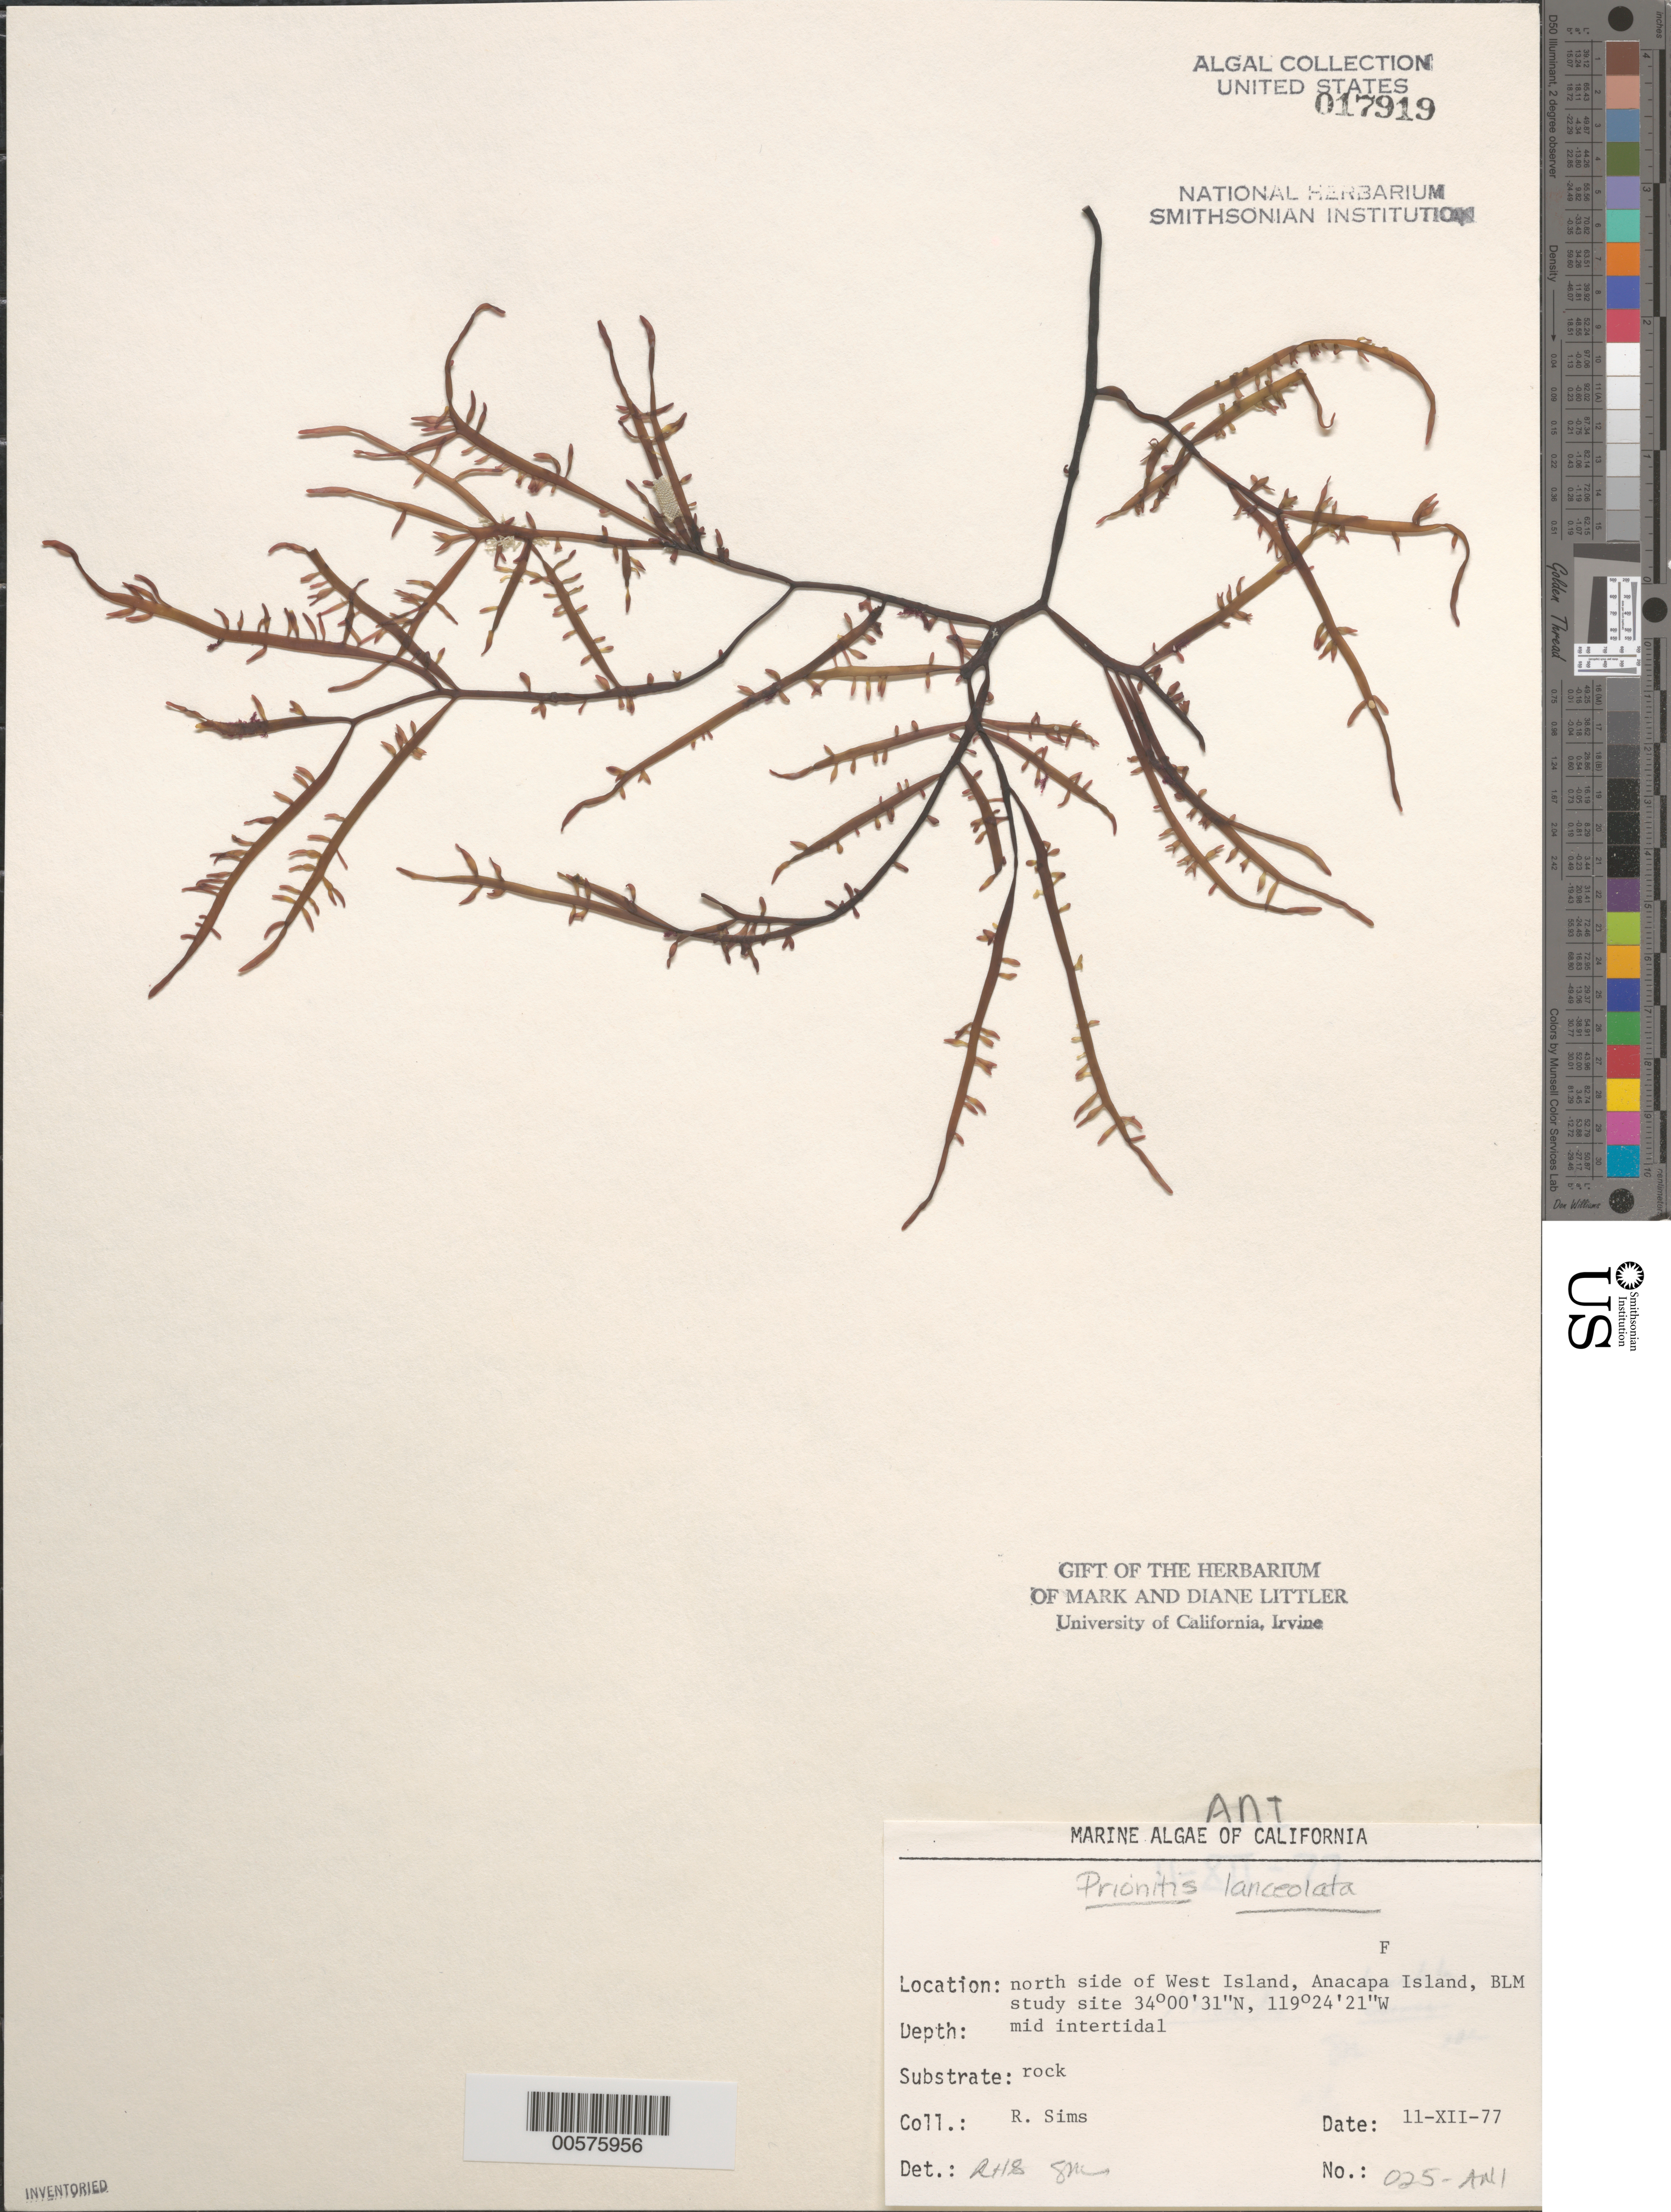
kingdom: Plantae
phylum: Rhodophyta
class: Florideophyceae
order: Cryptonemiales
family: Cryptonemiaceae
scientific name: Prionitis lanceolata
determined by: Sims, Robert H.; Murray, S. N.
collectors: R. H. Sims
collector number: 025-ANI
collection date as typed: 11 Dec 1977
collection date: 1977-12-11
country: United States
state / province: California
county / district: Ventura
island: Anacapa Island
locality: North side of west island, northwest end of Frenchy's Cove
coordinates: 34 00'31"N, 119 24'21"W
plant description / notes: BLM-SOCALBIGHT Rocky Intertidal Survey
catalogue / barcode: US 17919